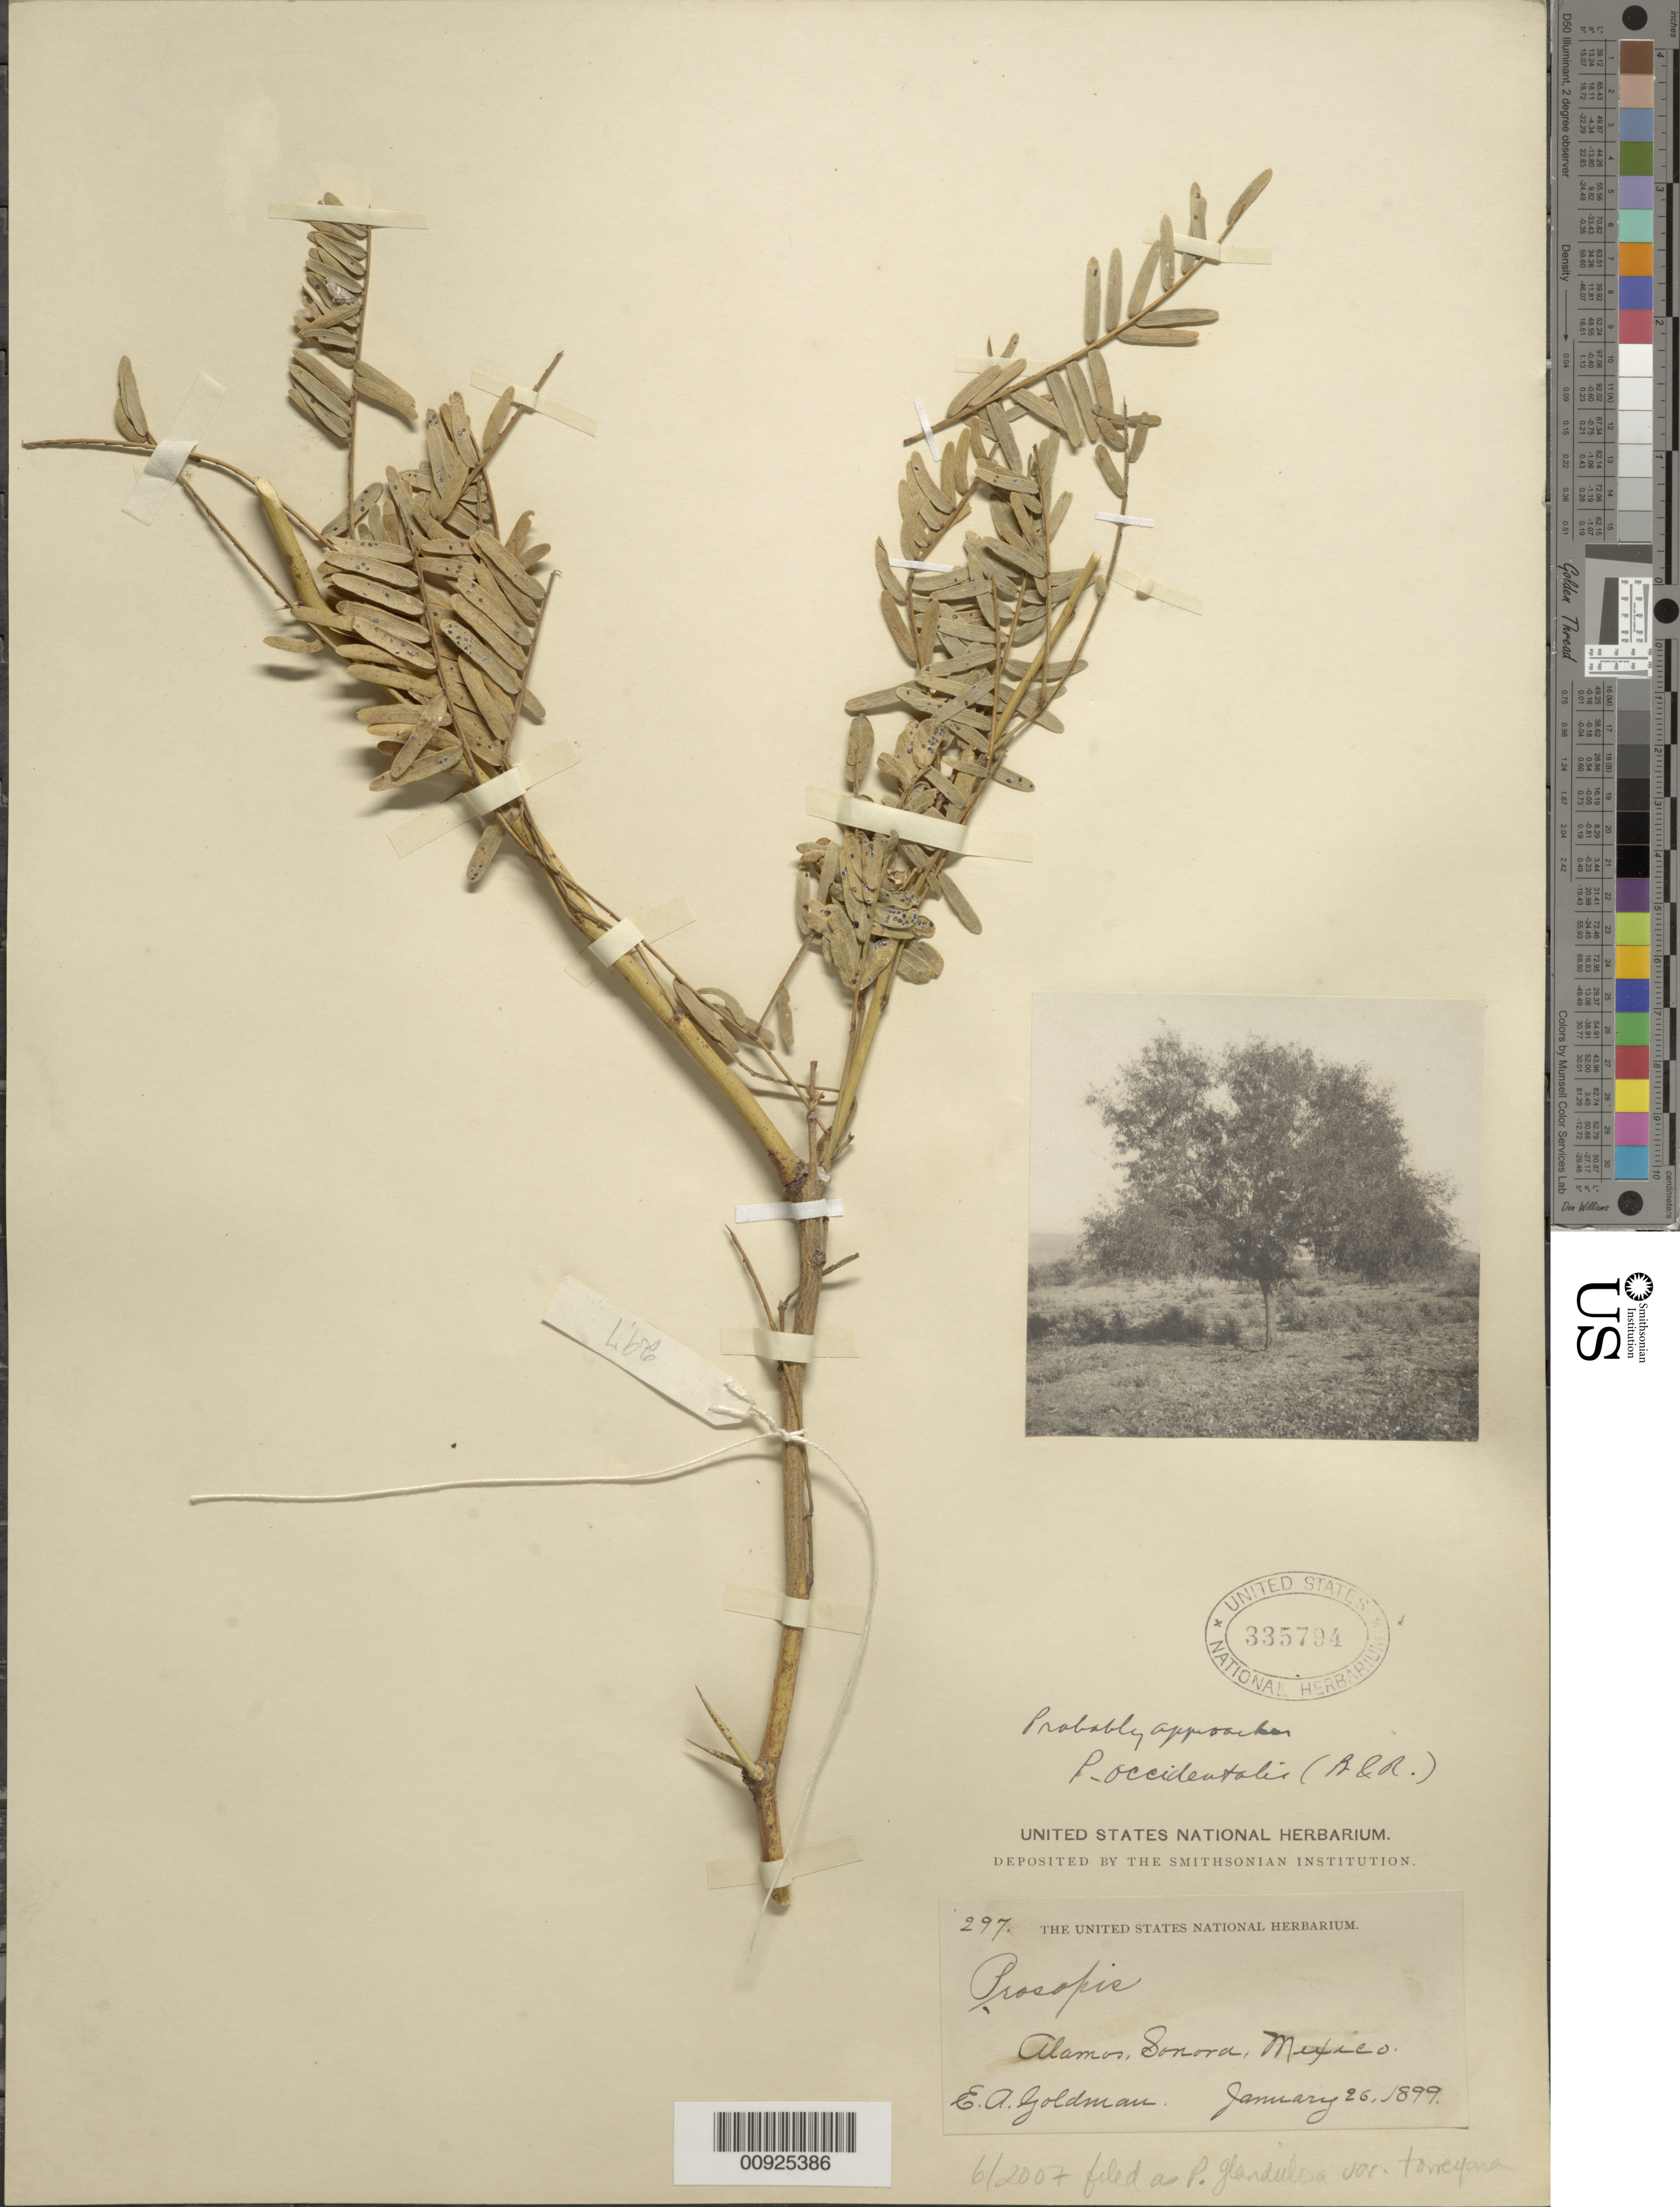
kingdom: Plantae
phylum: Tracheophyta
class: Magnoliopsida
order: Fabales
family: Fabaceae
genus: Neltuma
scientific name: Neltuma odorata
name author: (Torr. & Frém.) C. E. Hughes & G.P. Lewis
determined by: Strong, Mark T., (BOT), Smithsonian Institution - National Museum of Natural History (UNITED STATES)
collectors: E. A. Goldman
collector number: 297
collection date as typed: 26 Jan 1899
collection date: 1899-01-26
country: Mexico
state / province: Sonora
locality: Alamos, Sonora.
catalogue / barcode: US 335794